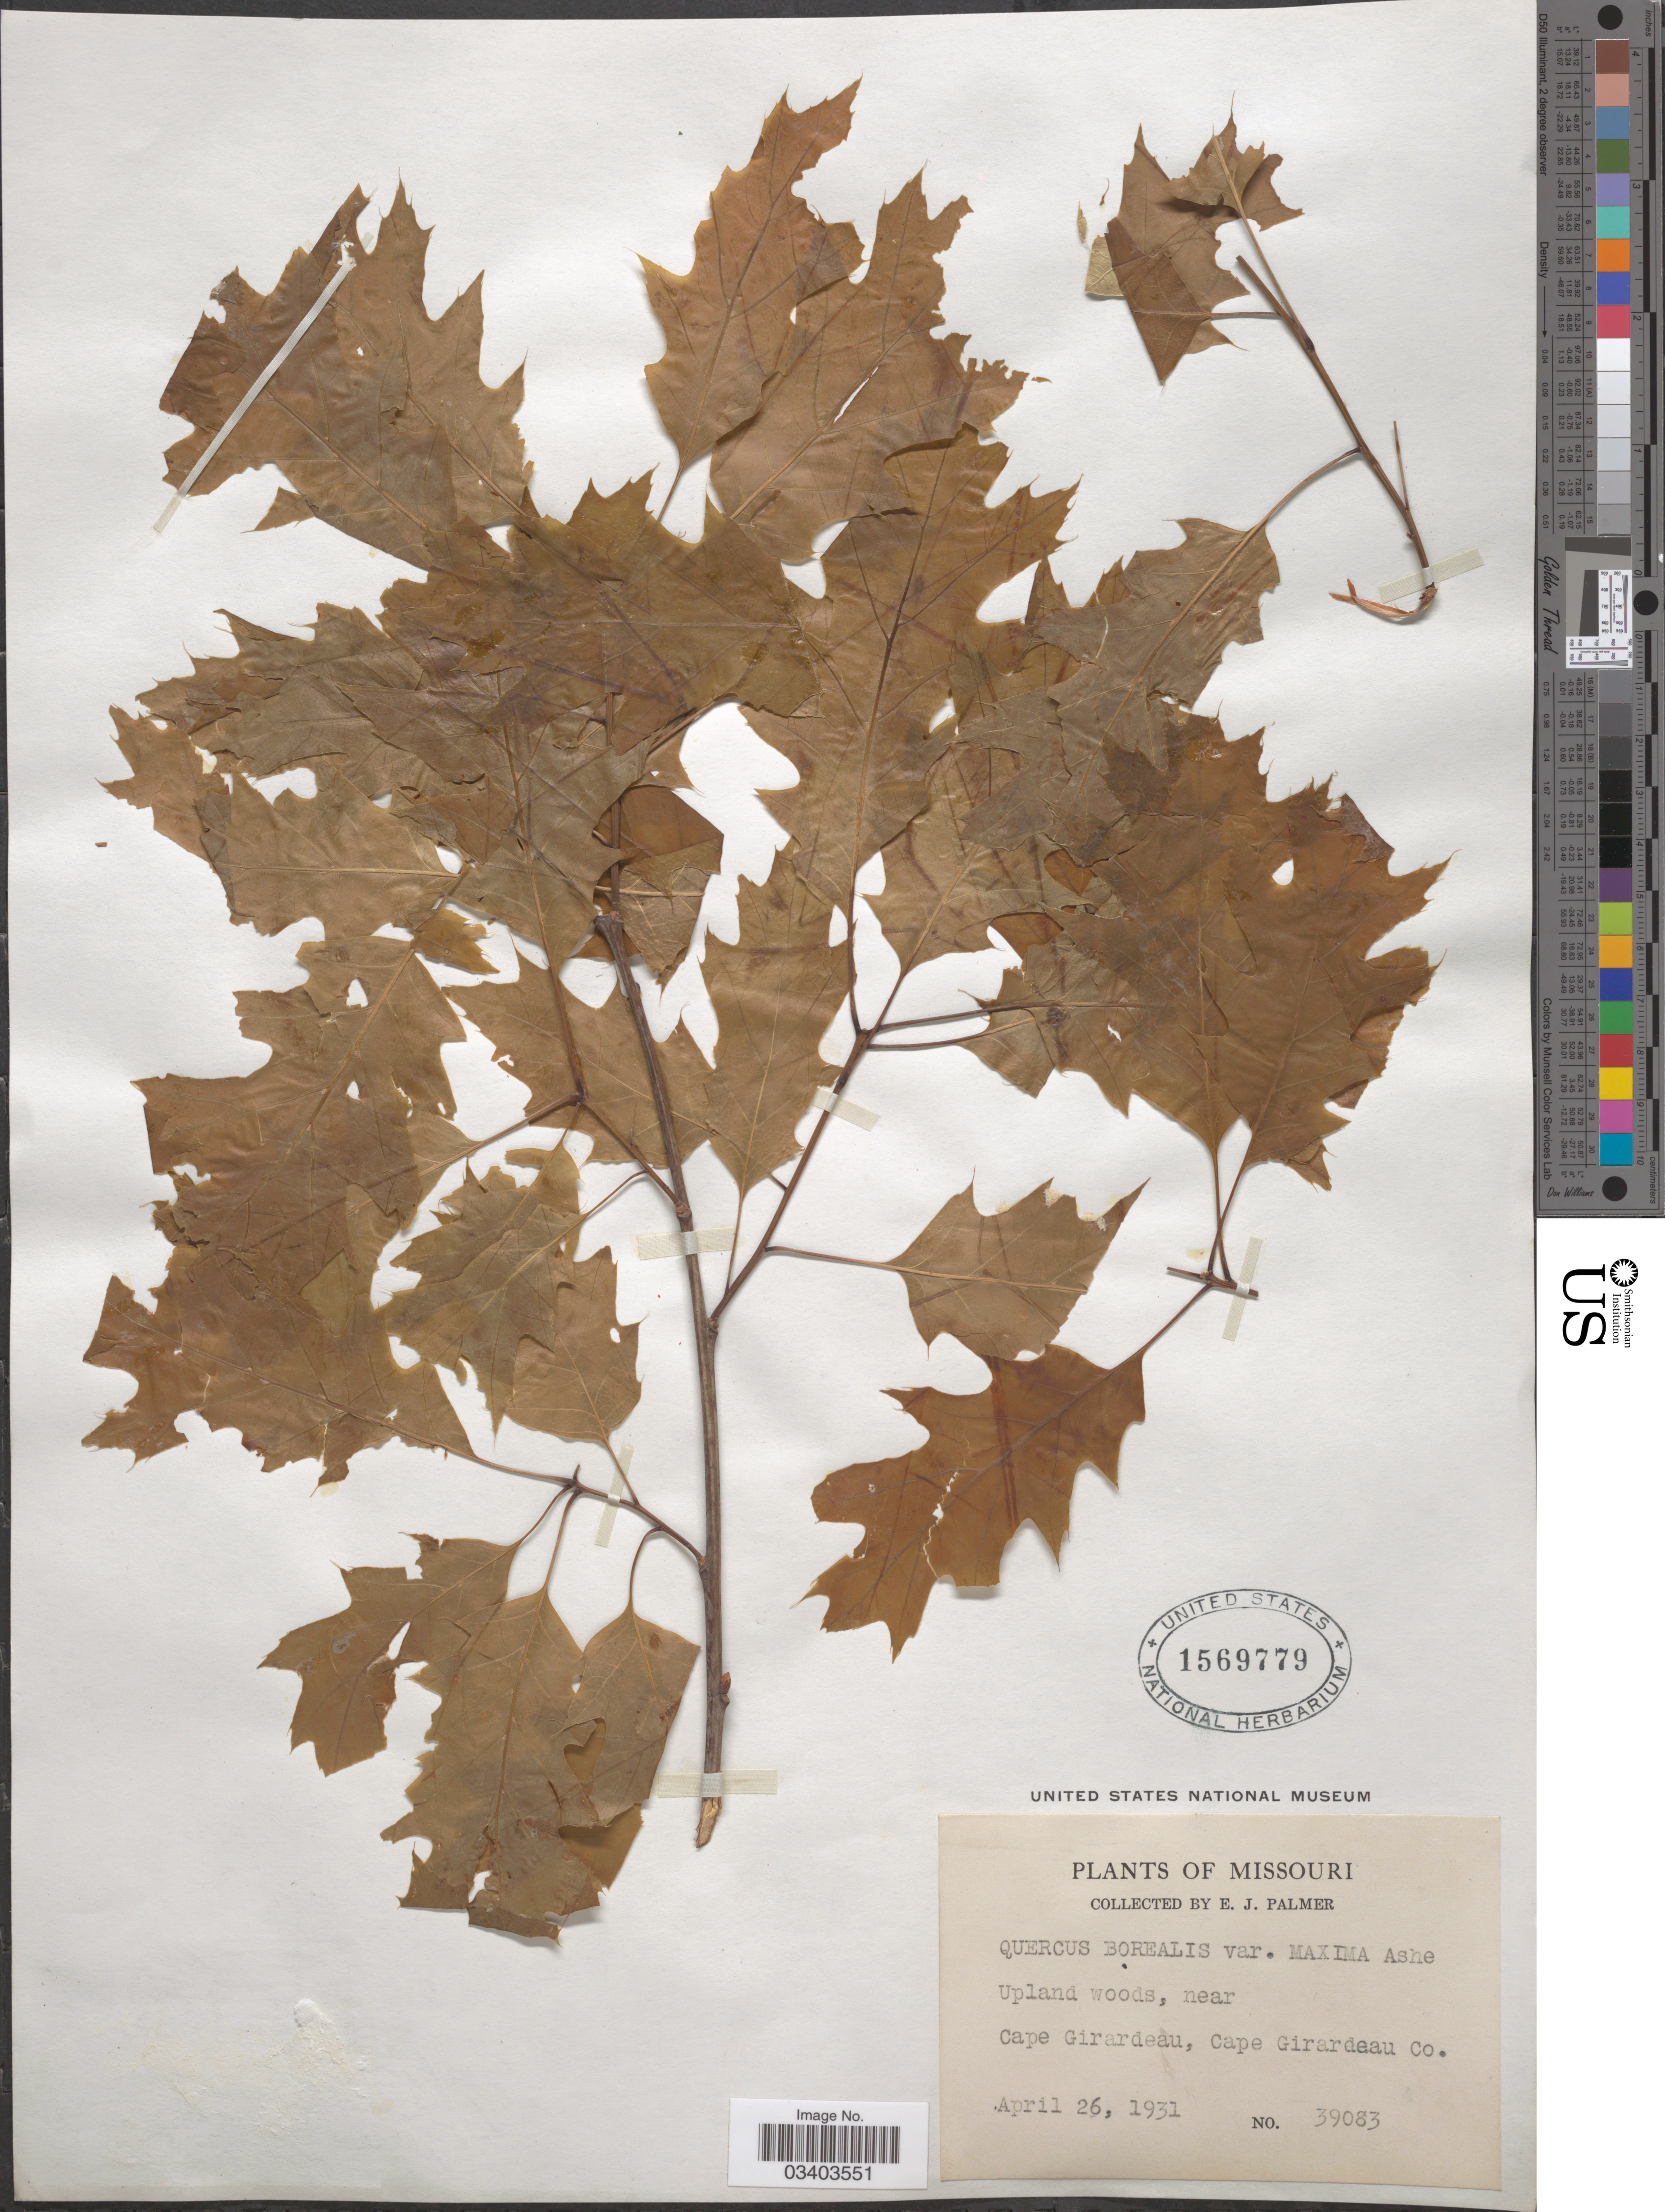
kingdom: Plantae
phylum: Tracheophyta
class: Magnoliopsida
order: Fagales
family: Fagaceae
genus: Quercus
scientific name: Quercus borealis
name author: F. Michx.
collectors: E. J. Palmer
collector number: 39083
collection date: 1931-04-26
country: United States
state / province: Missouri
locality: Upland woods, near Cape Girardeau, Cape Girardeau Co.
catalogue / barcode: US 1569779